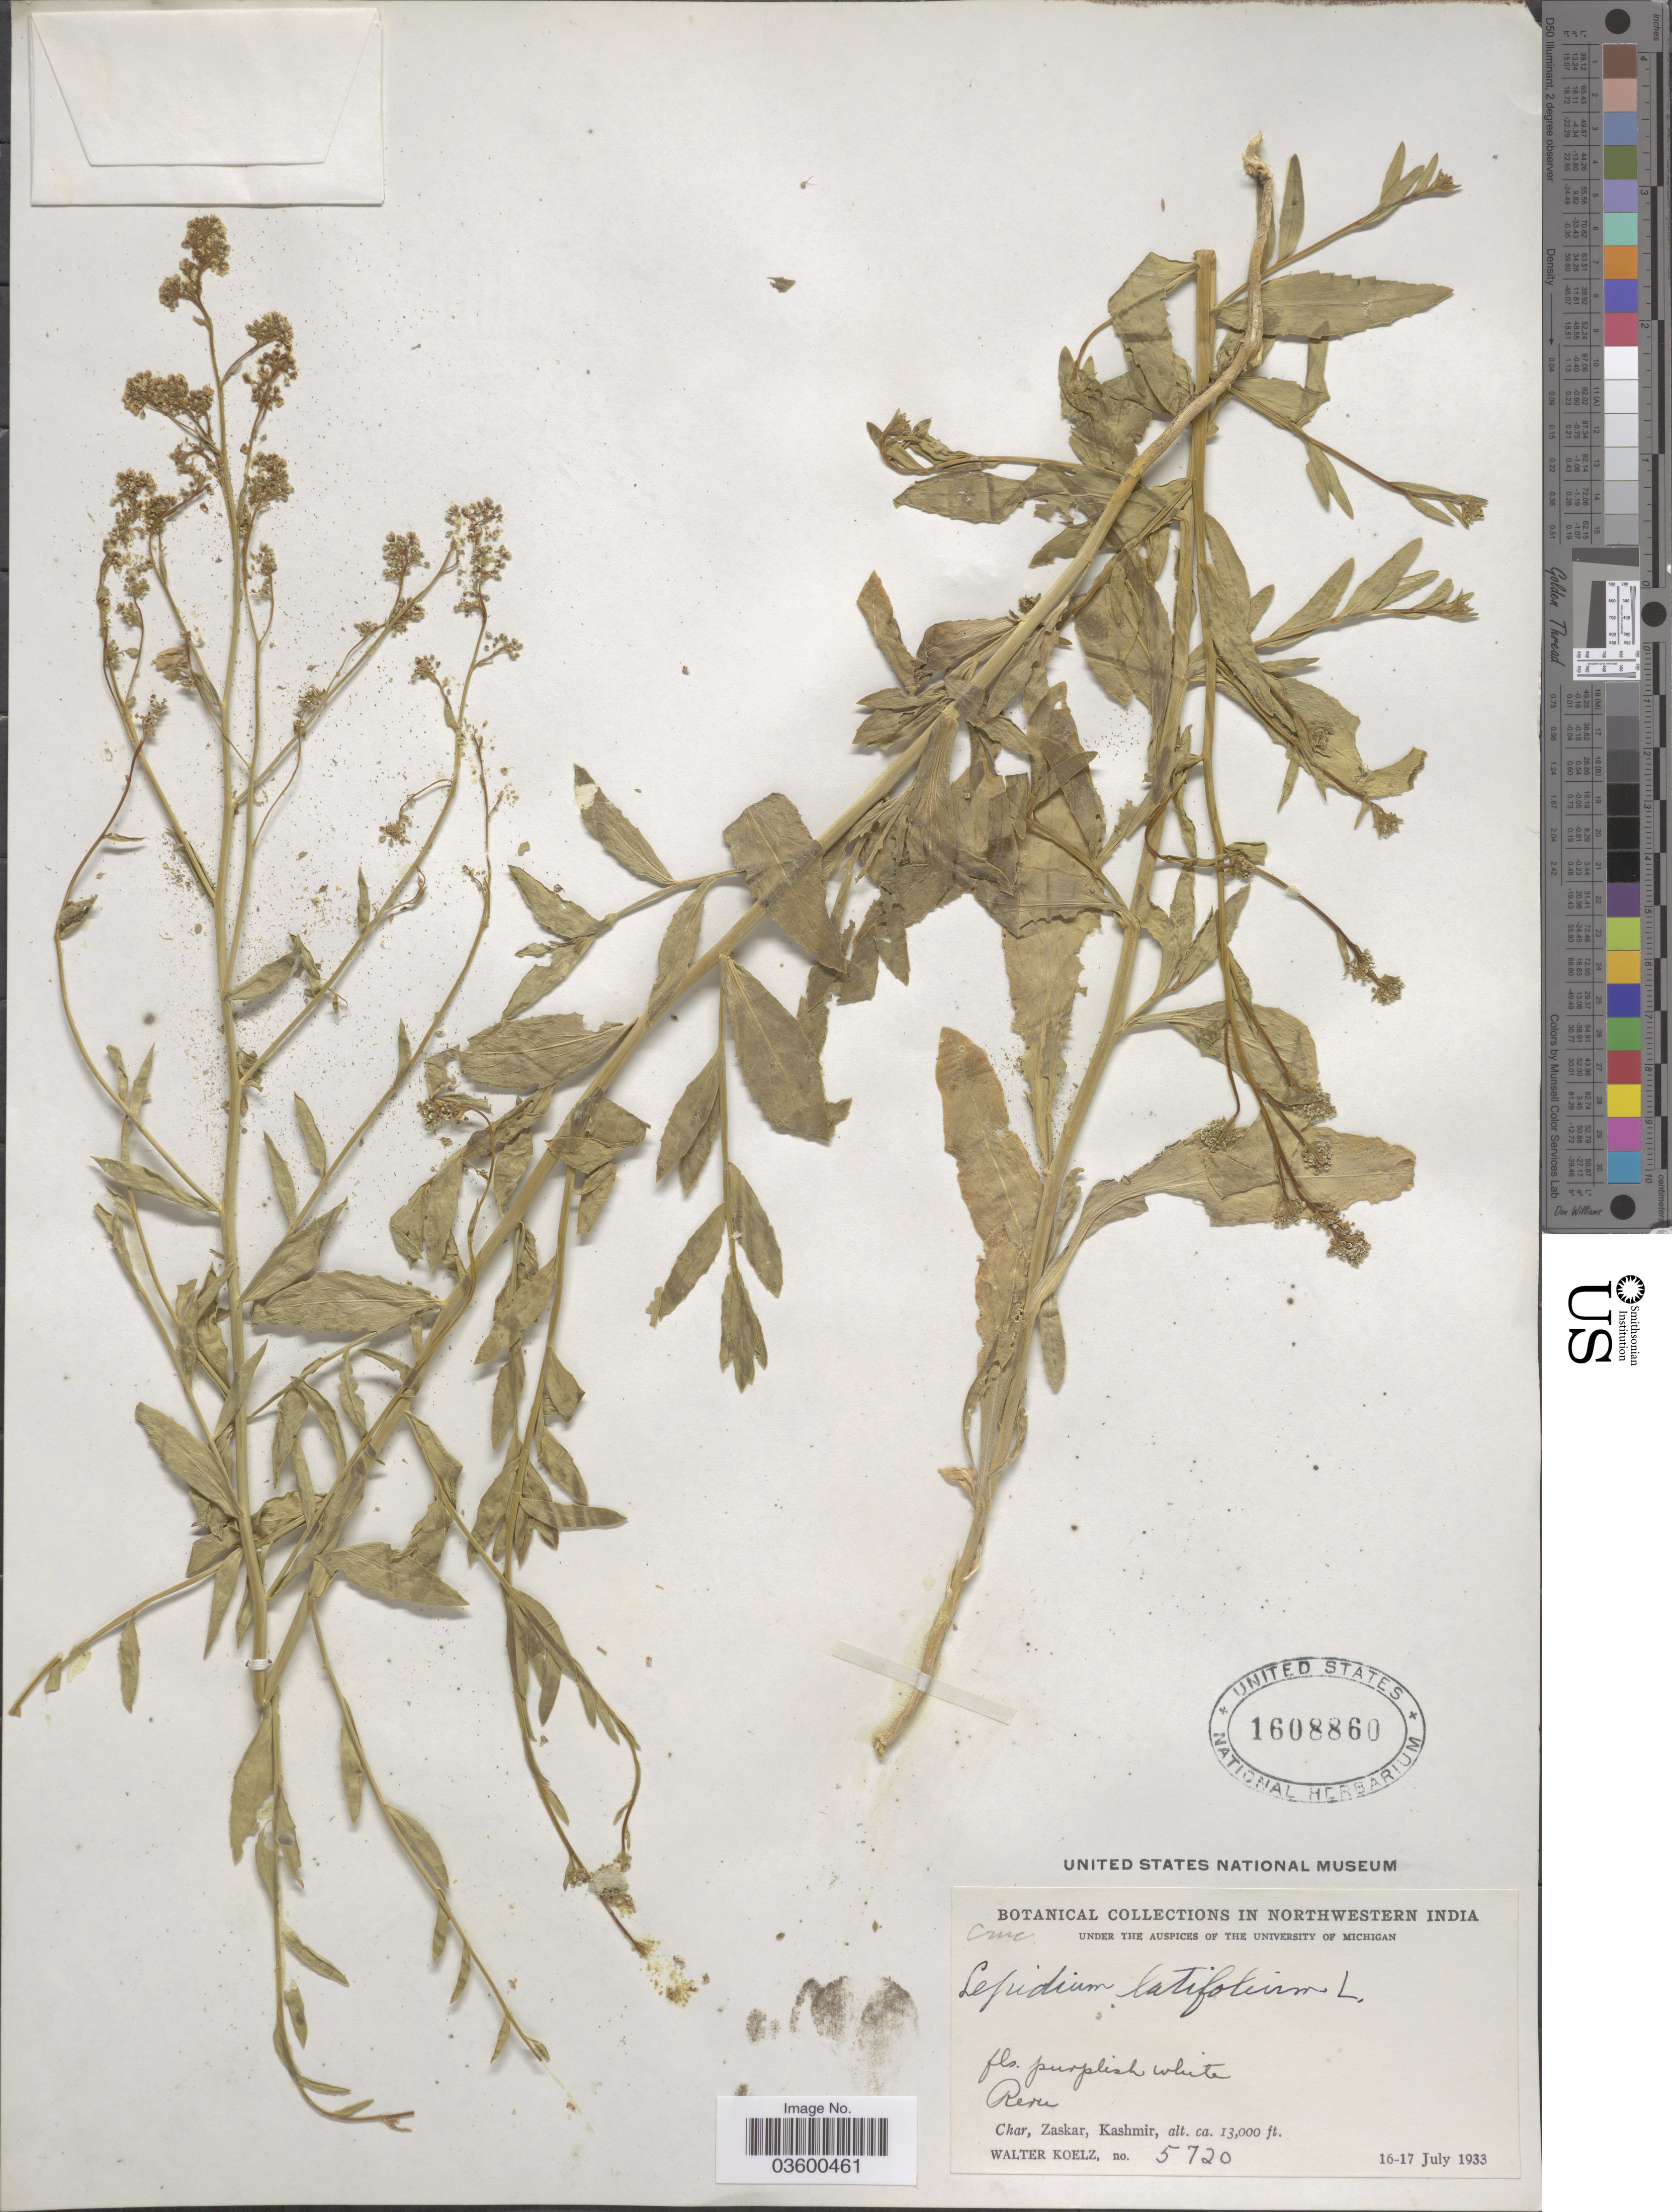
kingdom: Plantae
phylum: Tracheophyta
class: Magnoliopsida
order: Brassicales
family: Brassicaceae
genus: Lepidium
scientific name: Lepidium latifolium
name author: L.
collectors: W. N. Koelz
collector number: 5720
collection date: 1933-07-16/1933-07-17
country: India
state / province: Jammu and Kashmir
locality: In Northwestern India. Reru. Char, Zaskar, Kashmir.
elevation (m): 3962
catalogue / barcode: US 1608860